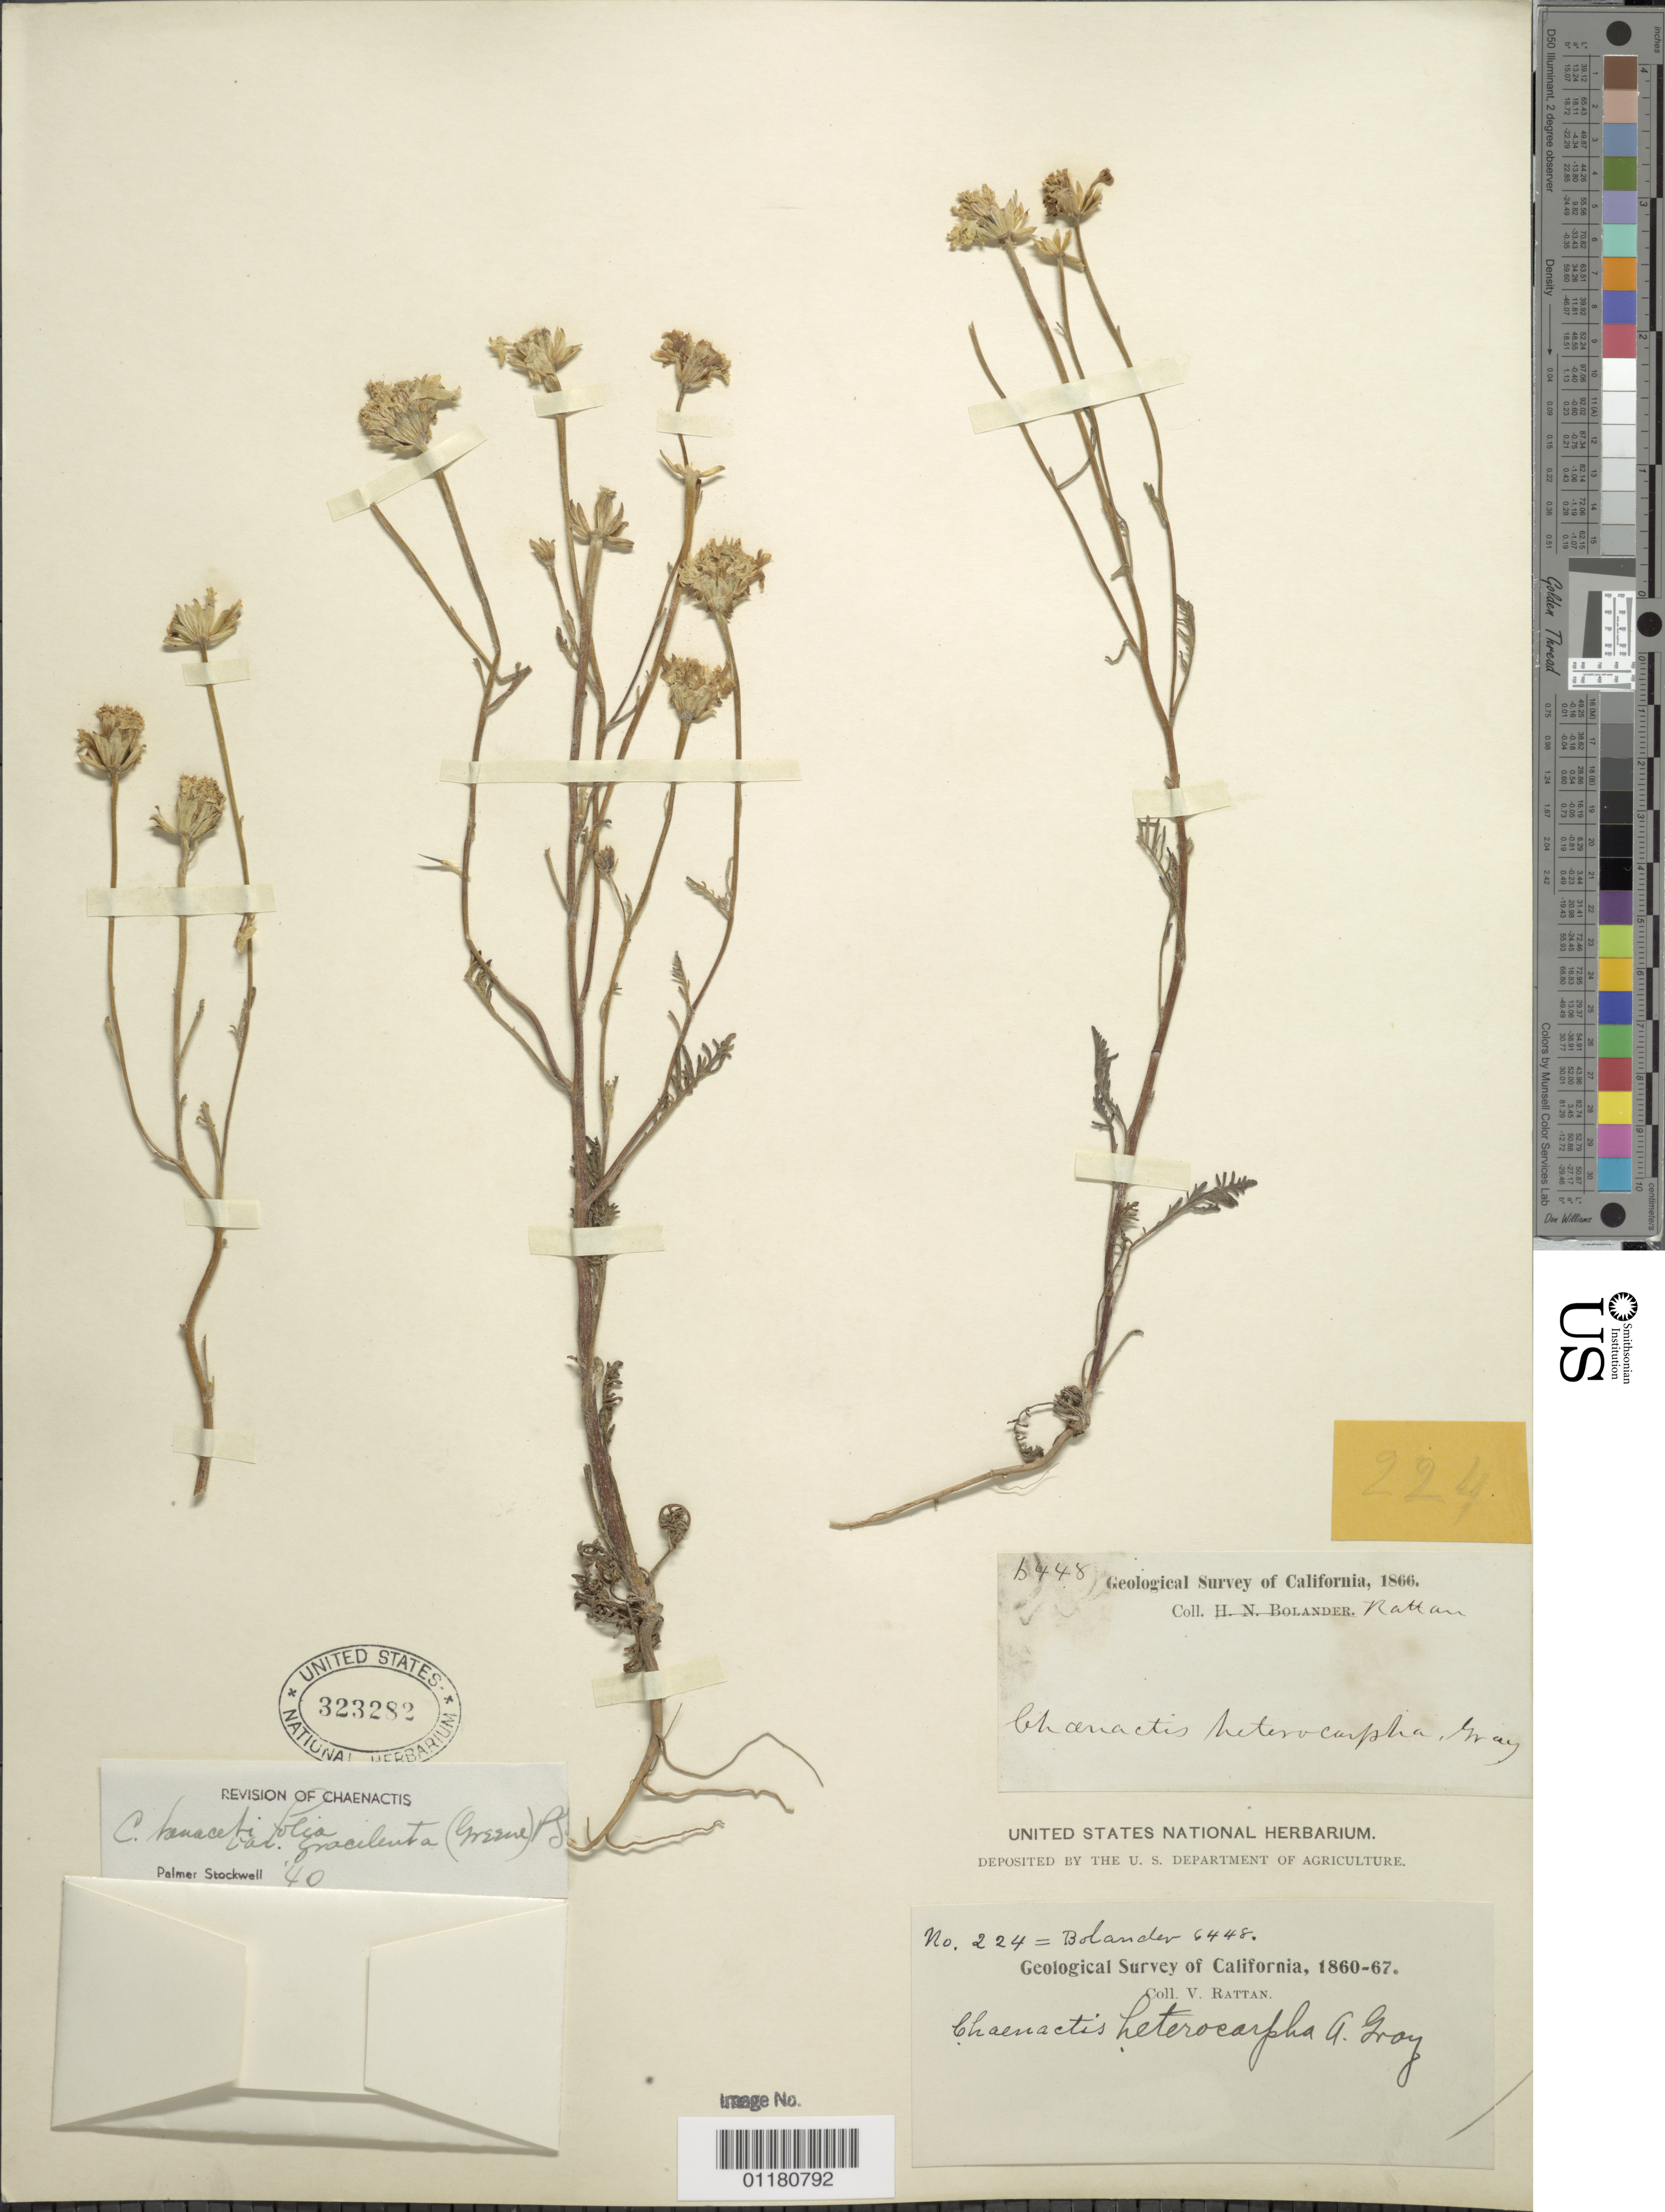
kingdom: Plantae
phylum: Tracheophyta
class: Magnoliopsida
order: Asterales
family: Asteraceae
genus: Chaenactis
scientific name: Chaenactis tanacetifolia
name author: A. Gray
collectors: V. Rattan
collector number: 224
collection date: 1860/1867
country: United States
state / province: California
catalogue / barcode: US 323282